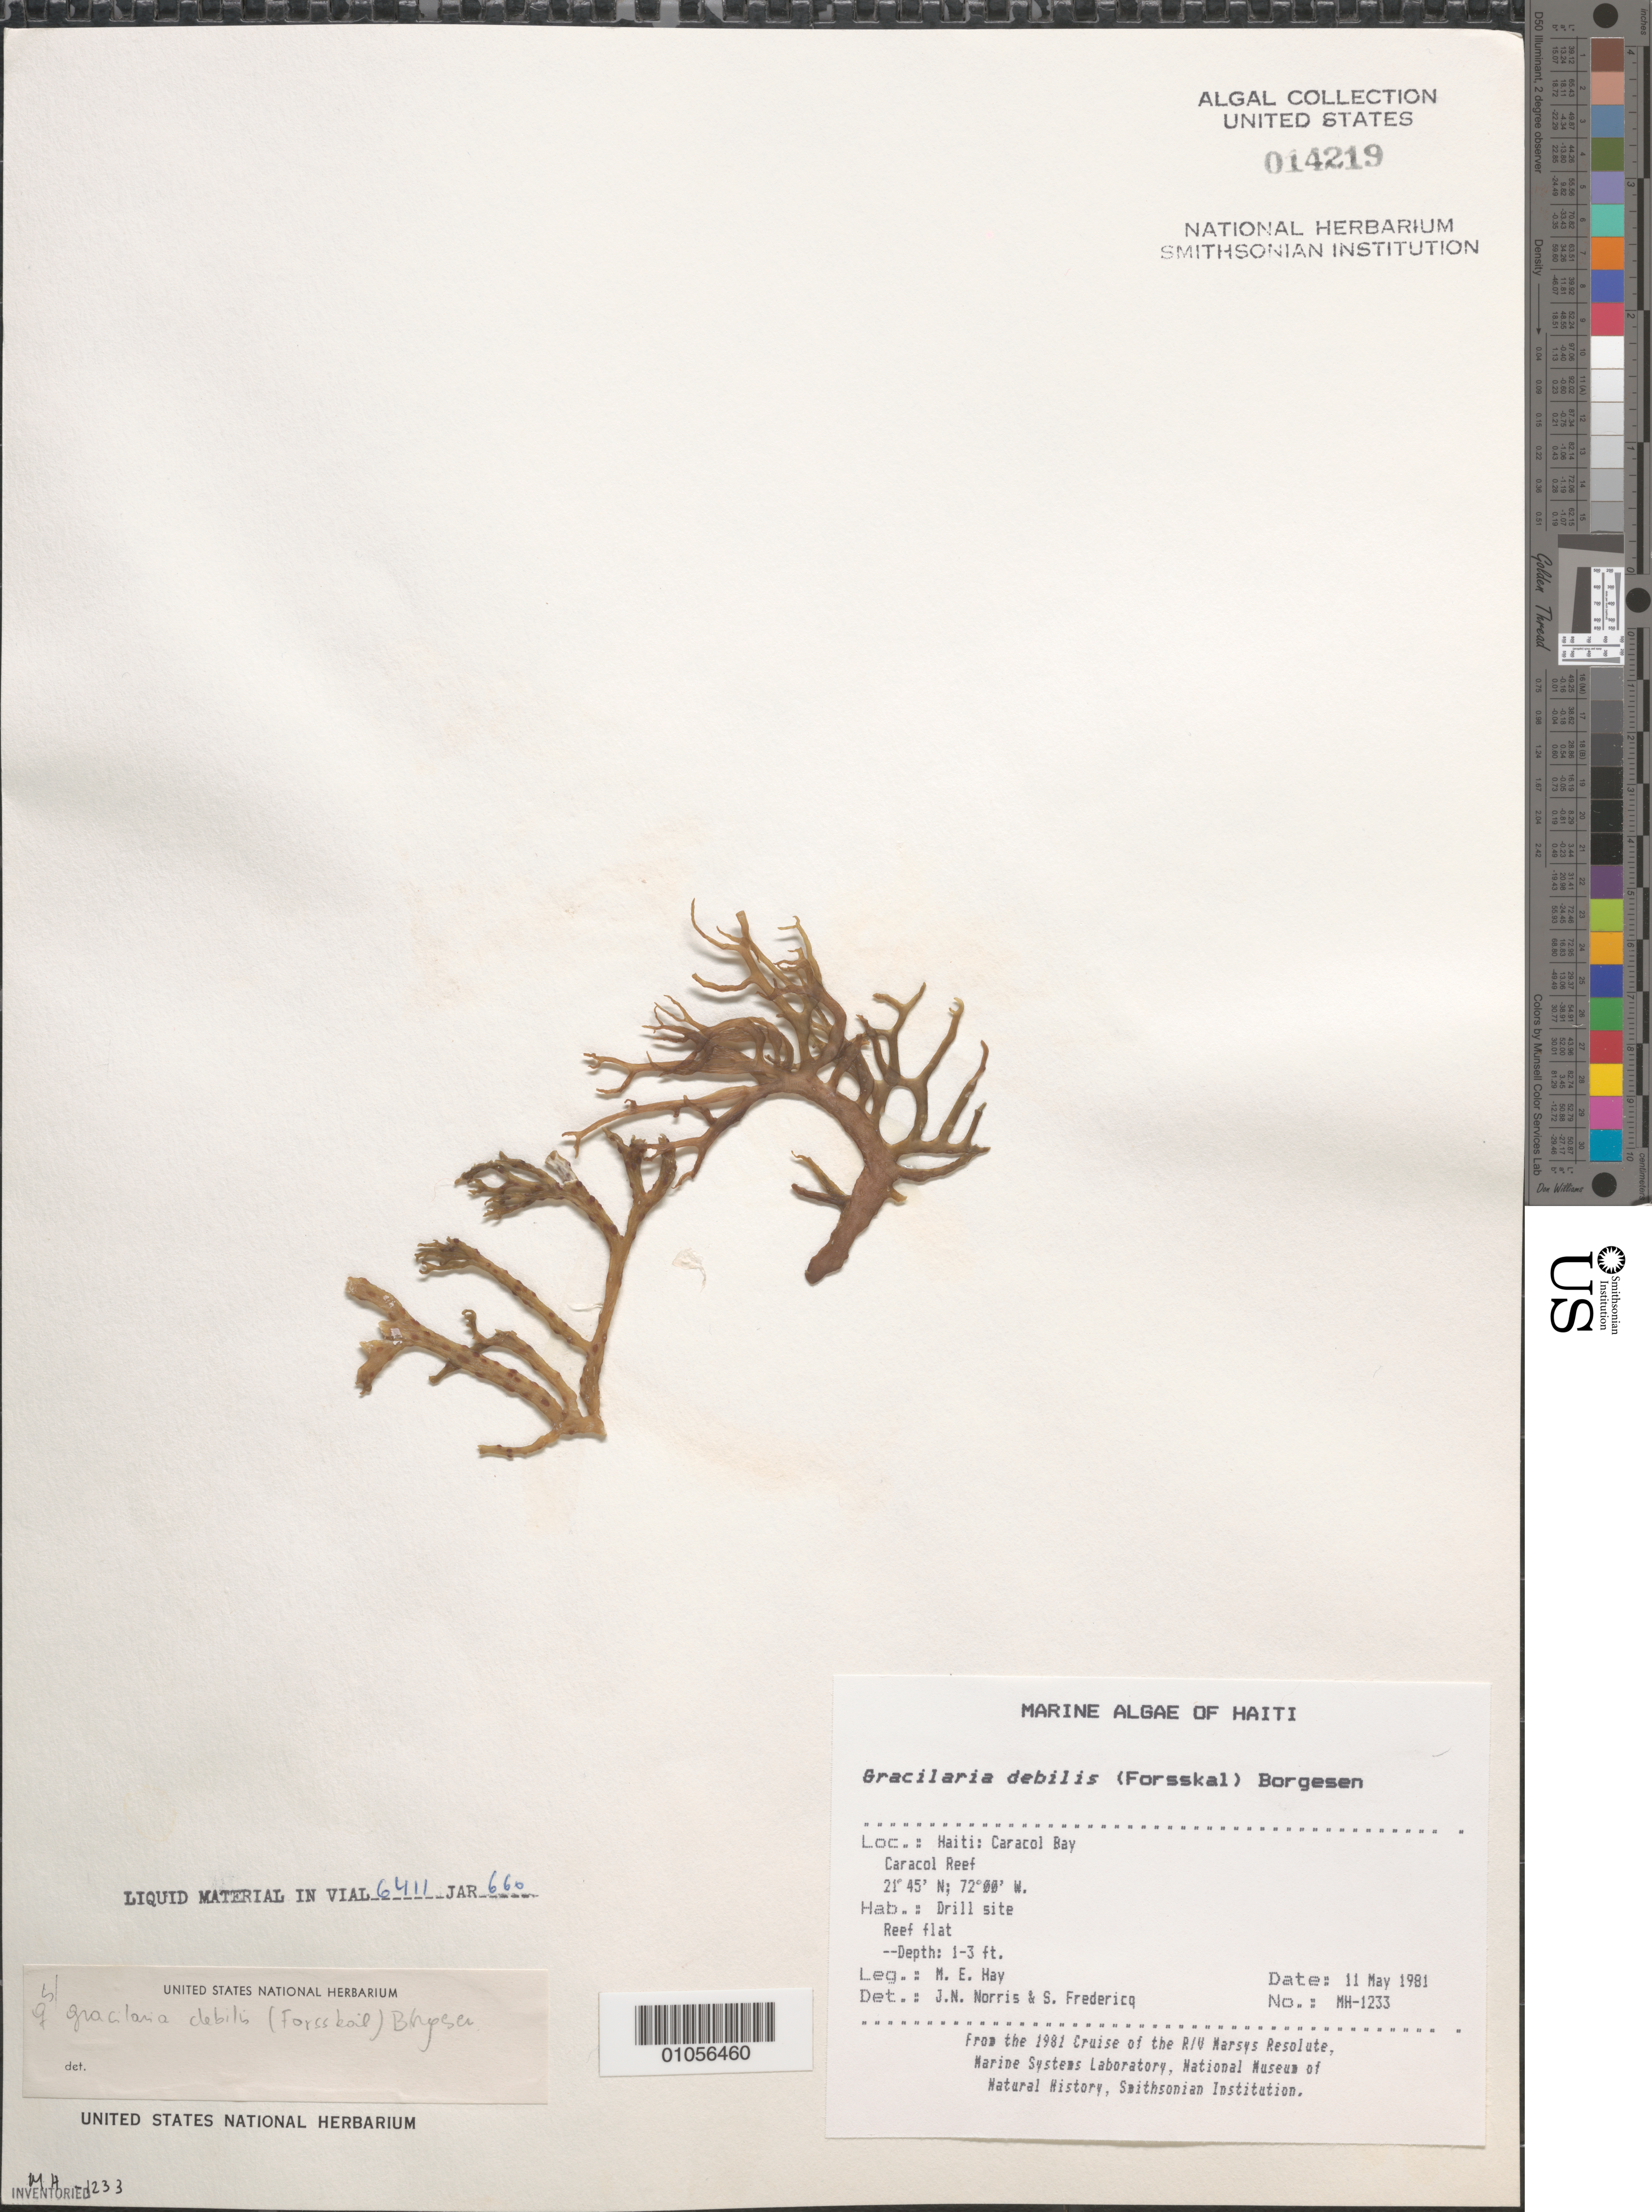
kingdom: Plantae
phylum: Rhodophyta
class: Florideophyceae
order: Gracilariales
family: Gracilariaceae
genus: Gracilaria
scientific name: Gracilaria debilis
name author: (Forssk.) Børgesen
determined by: Norris, J. N.; Fredericq, S.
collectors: M. E. Hay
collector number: MEH-1233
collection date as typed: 11 May 1981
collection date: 1981-05-11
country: Haiti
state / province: Nord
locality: Caracol Reef, Caracol Bay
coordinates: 21 45'N, 72 00'W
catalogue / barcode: US 14219